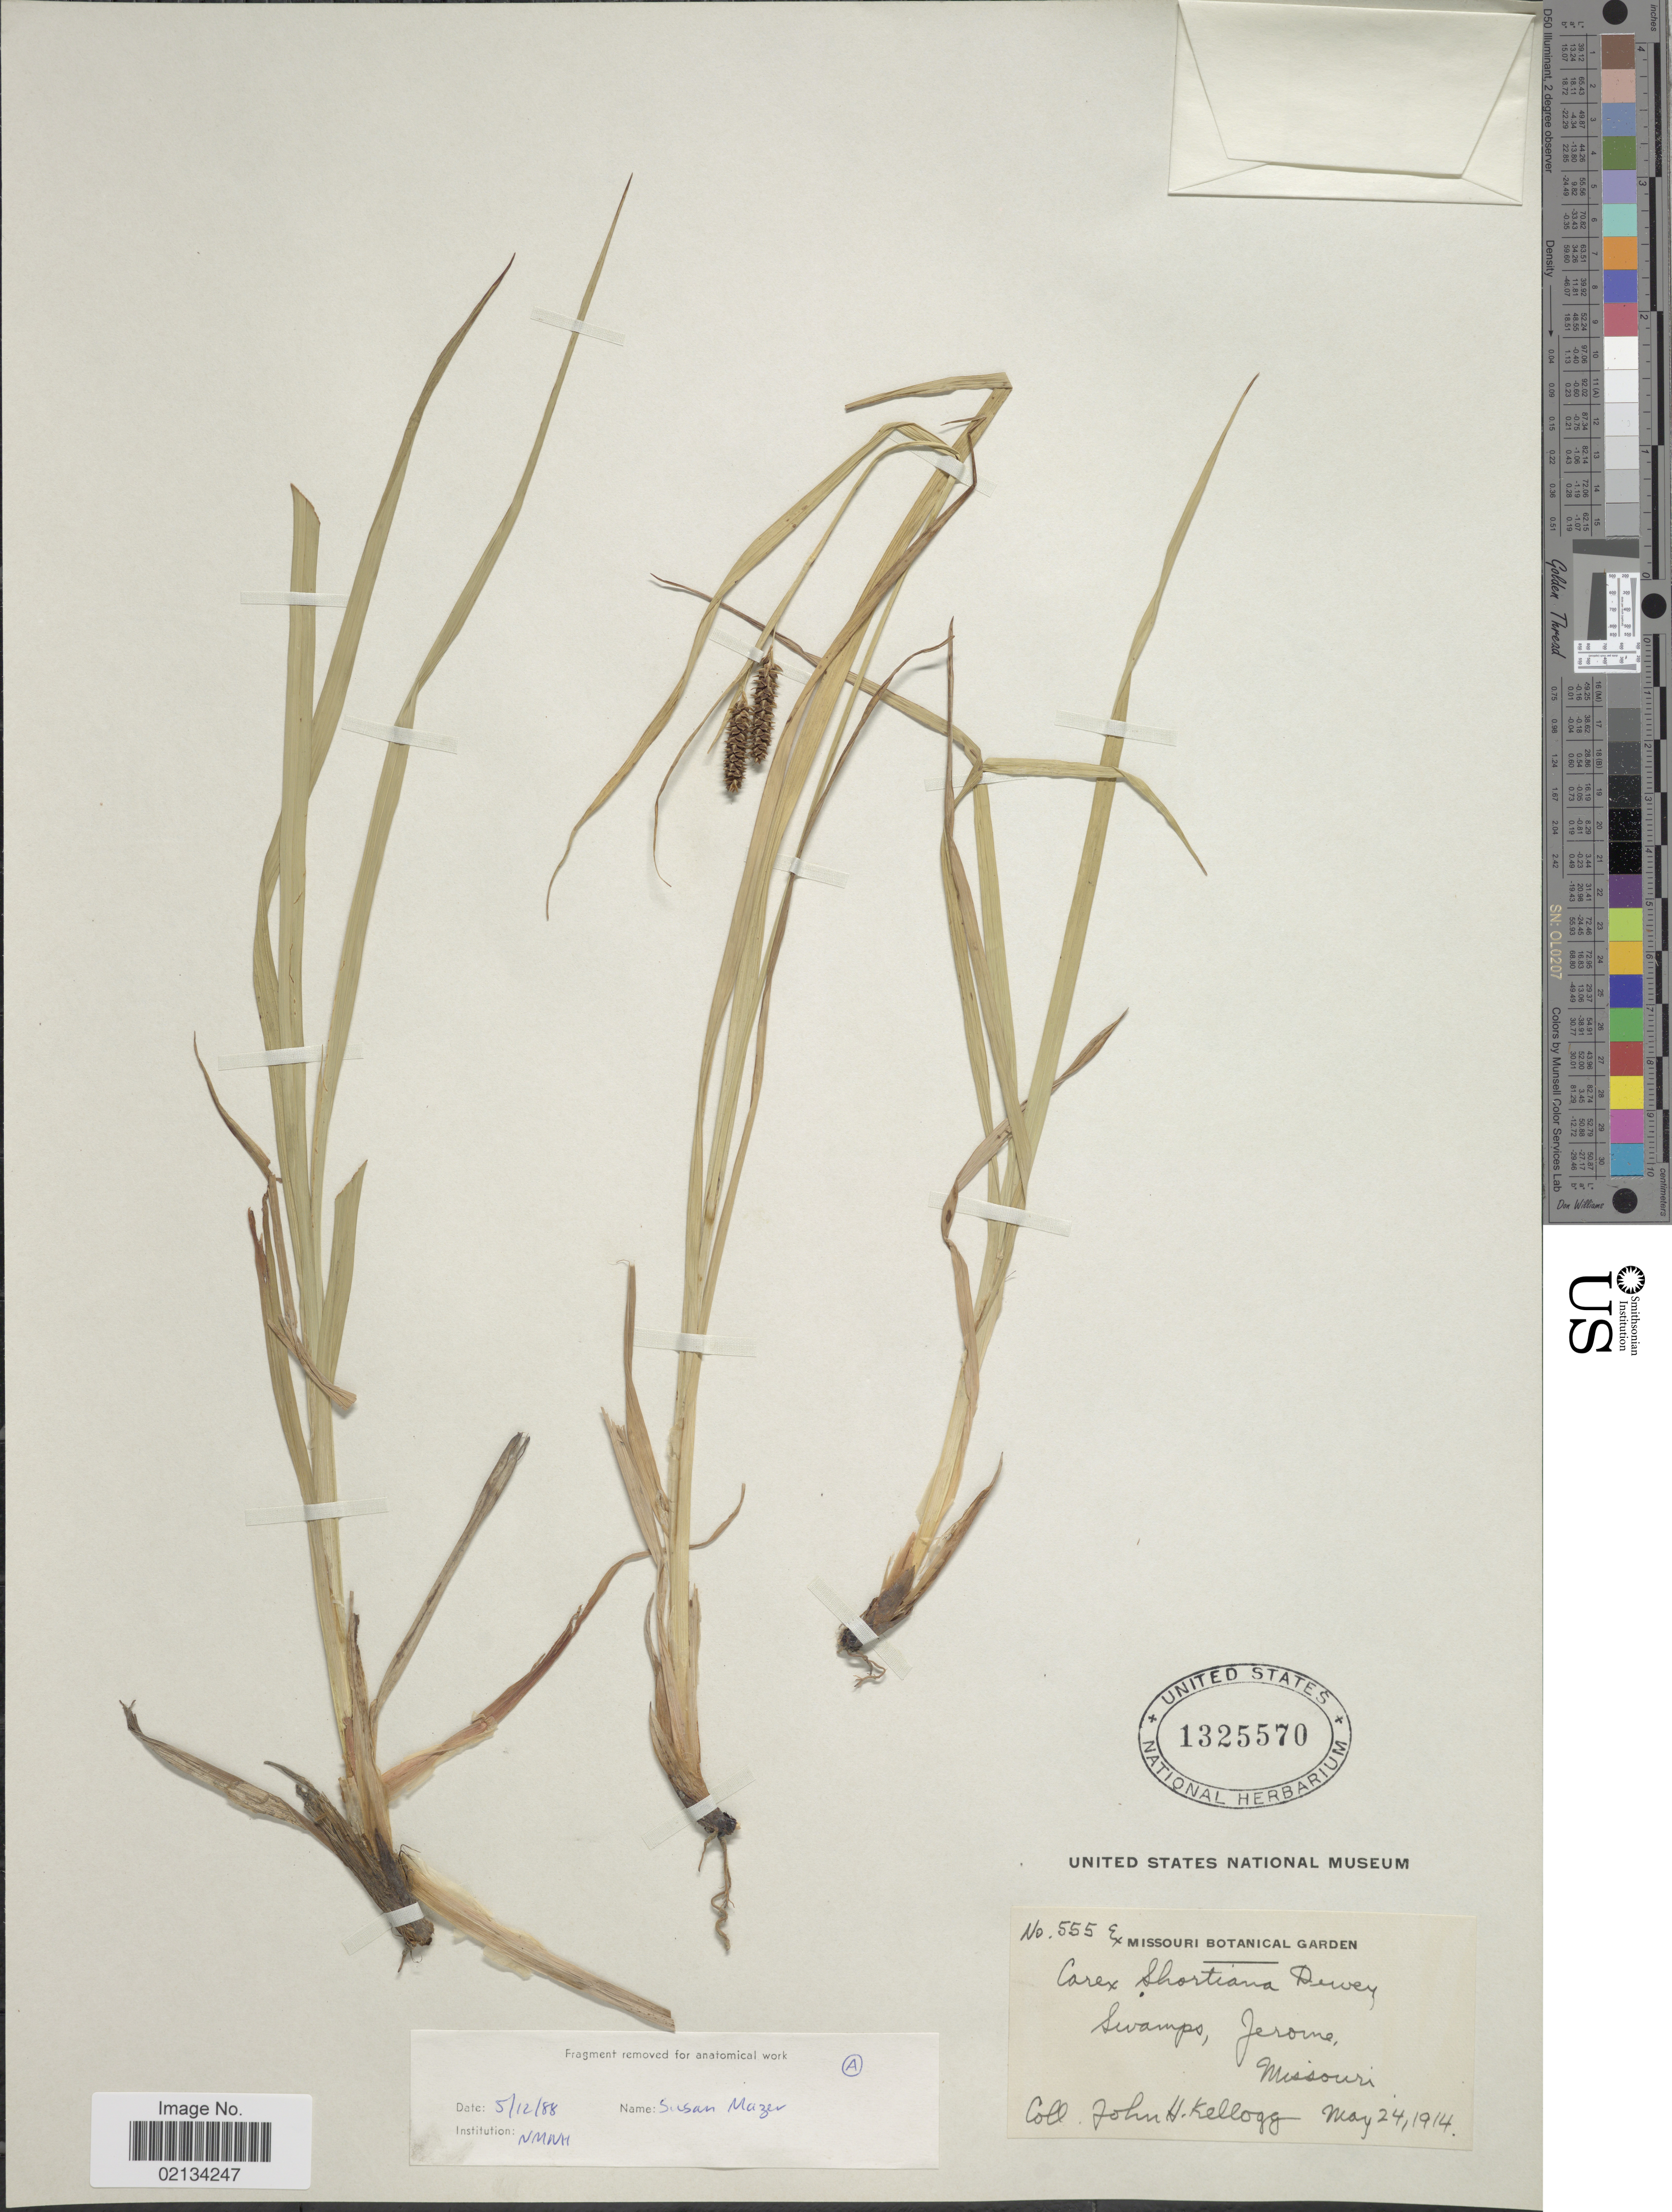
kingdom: Plantae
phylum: Tracheophyta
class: Liliopsida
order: Poales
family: Cyperaceae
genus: Carex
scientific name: Carex shortiana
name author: Dewey & Torr.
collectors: J. H. Kellogg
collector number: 555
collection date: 1914-05-24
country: United States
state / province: Missouri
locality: Swamps, Jerome.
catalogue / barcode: US 1325570